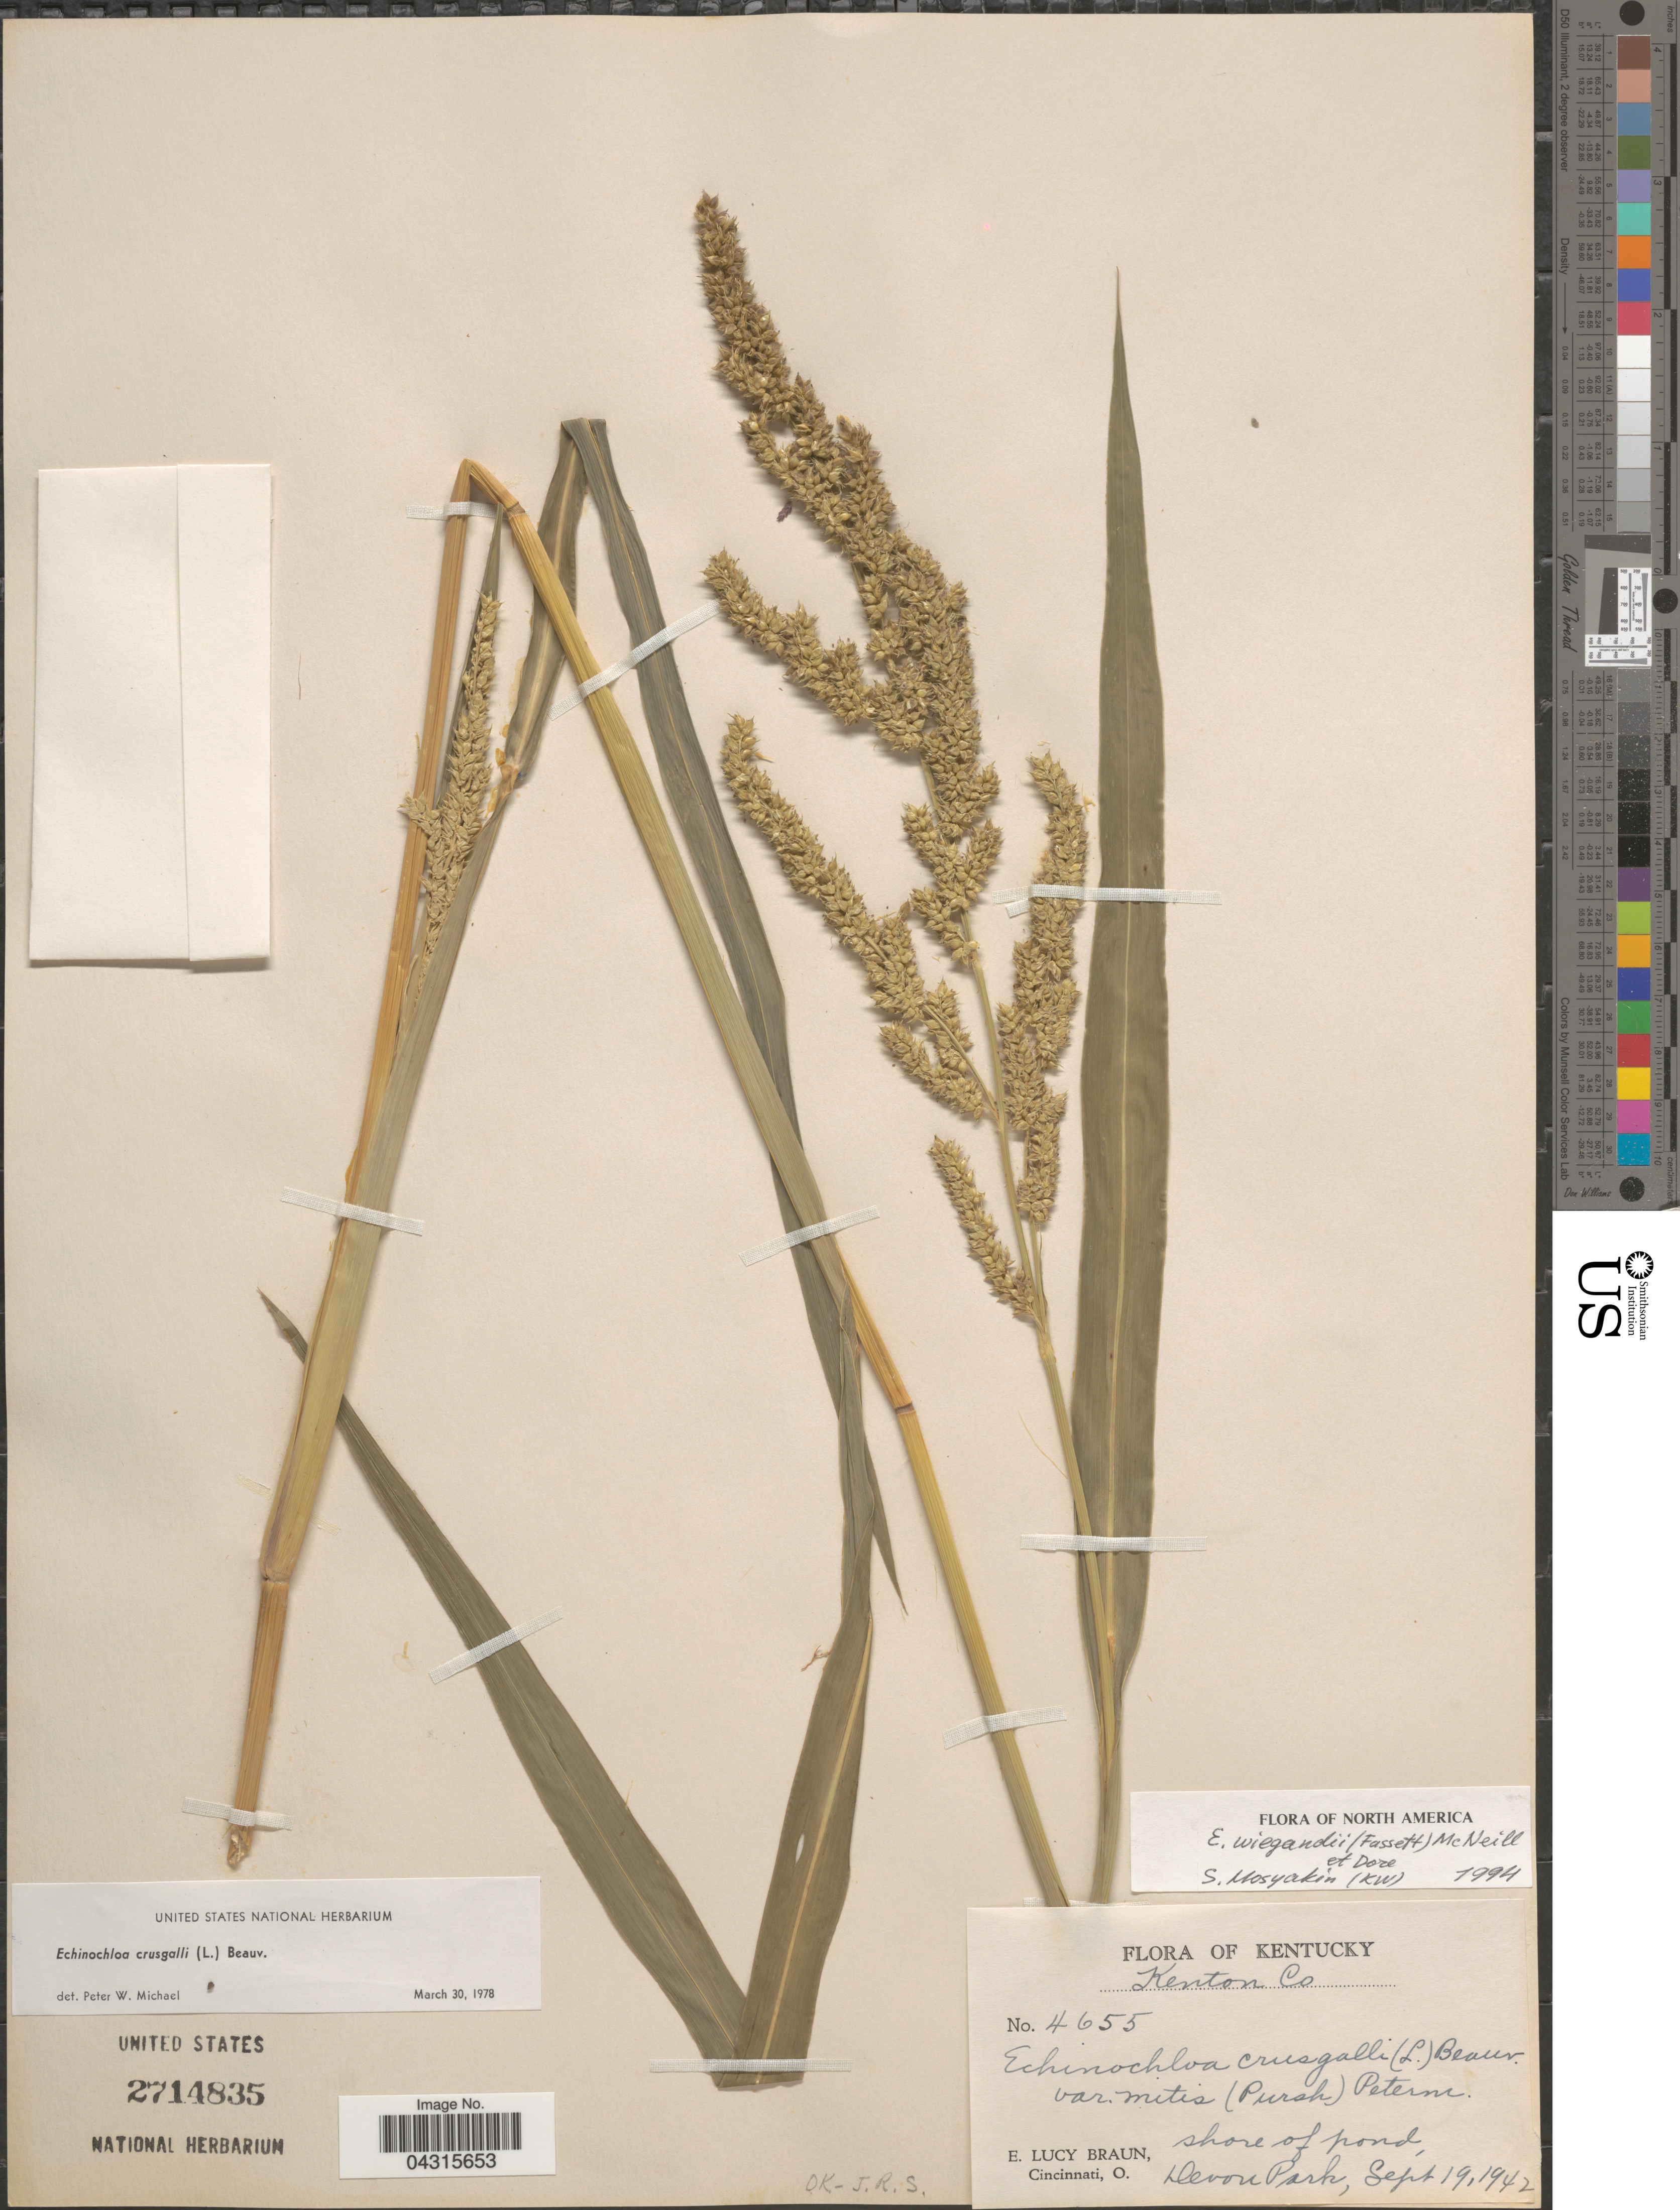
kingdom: Plantae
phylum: Tracheophyta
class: Liliopsida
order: Poales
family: Poaceae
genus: Echinochloa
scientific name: Echinochloa muricata var. microstachya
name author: Wiegand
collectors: E. L. Braun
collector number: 4655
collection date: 1942-09-19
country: United States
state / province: Kentucky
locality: Kenton Co. Shore of pond, Devou Park.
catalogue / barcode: US 2714835